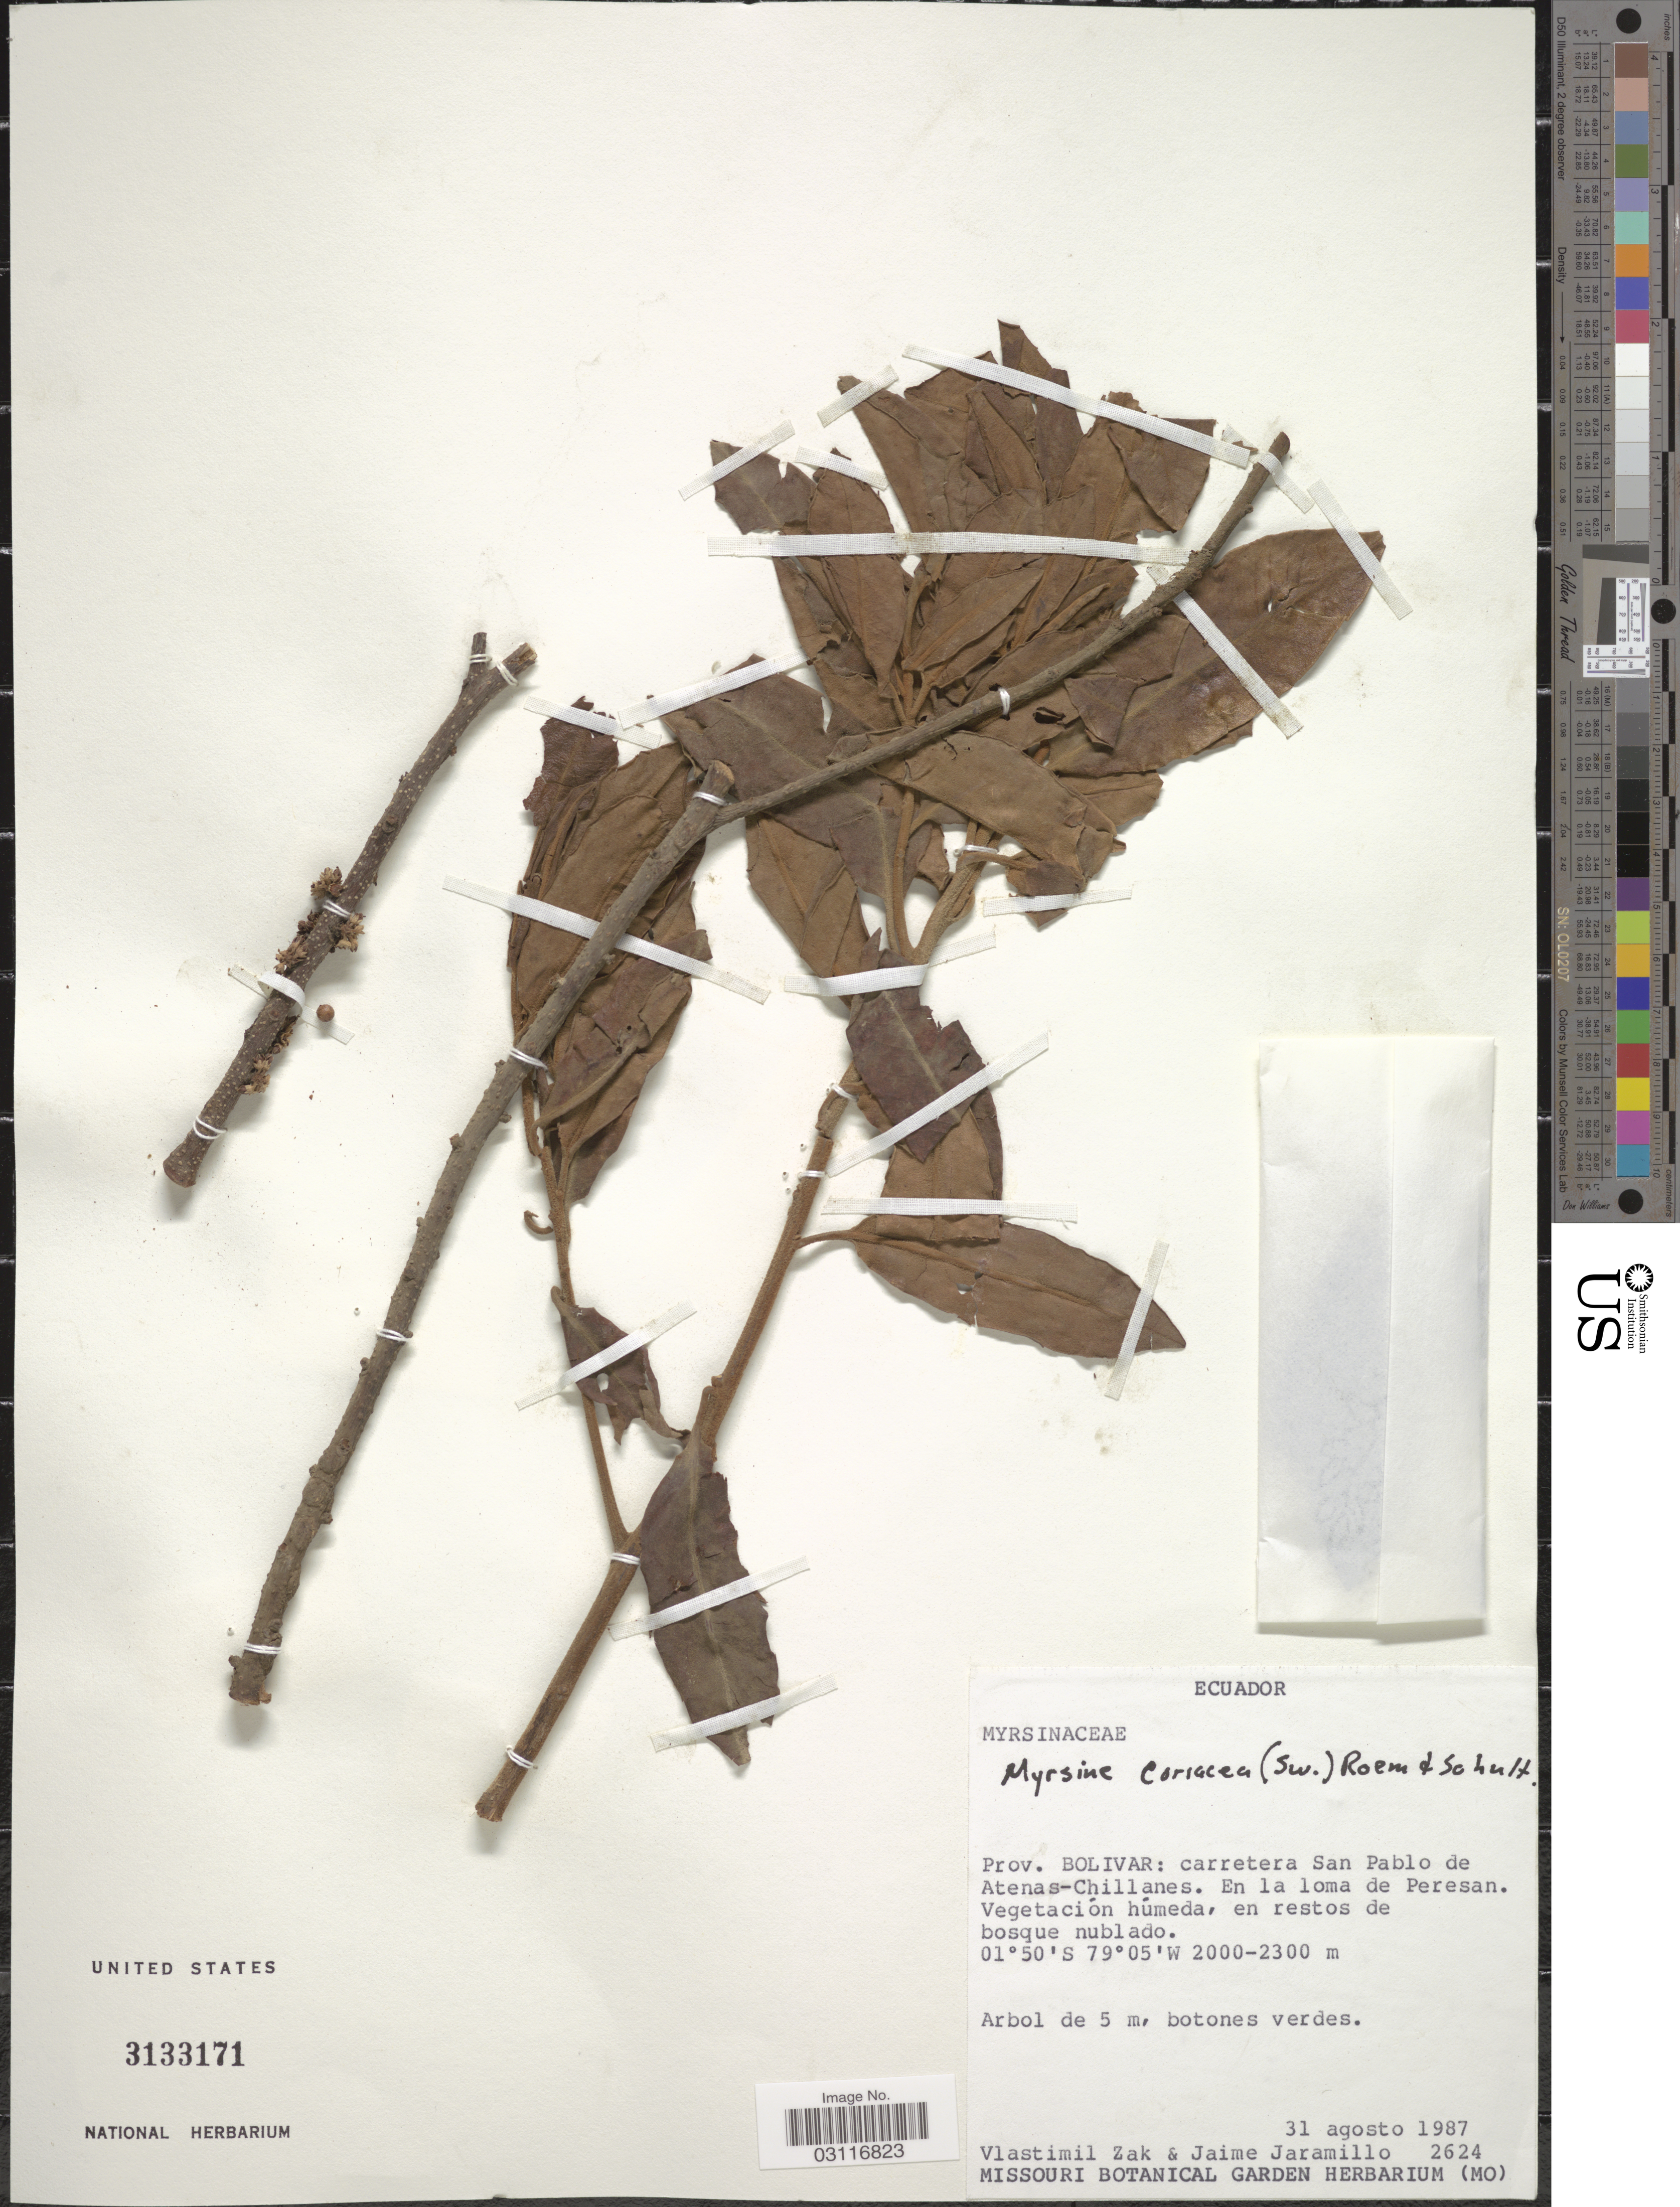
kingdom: Plantae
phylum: Tracheophyta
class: Magnoliopsida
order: Ericales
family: Primulaceae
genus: Myrsine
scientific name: Myrsine coriacea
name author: (Sw.) R. Br. ex Roem. & Schult.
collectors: V. Zak & J. Jaramillo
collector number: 2624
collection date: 1987-08-31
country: Ecuador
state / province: Bolívar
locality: Carretera San Pablo de Atenas-Chillanes. En la loma de Peresan.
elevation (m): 2000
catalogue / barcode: US 3133171